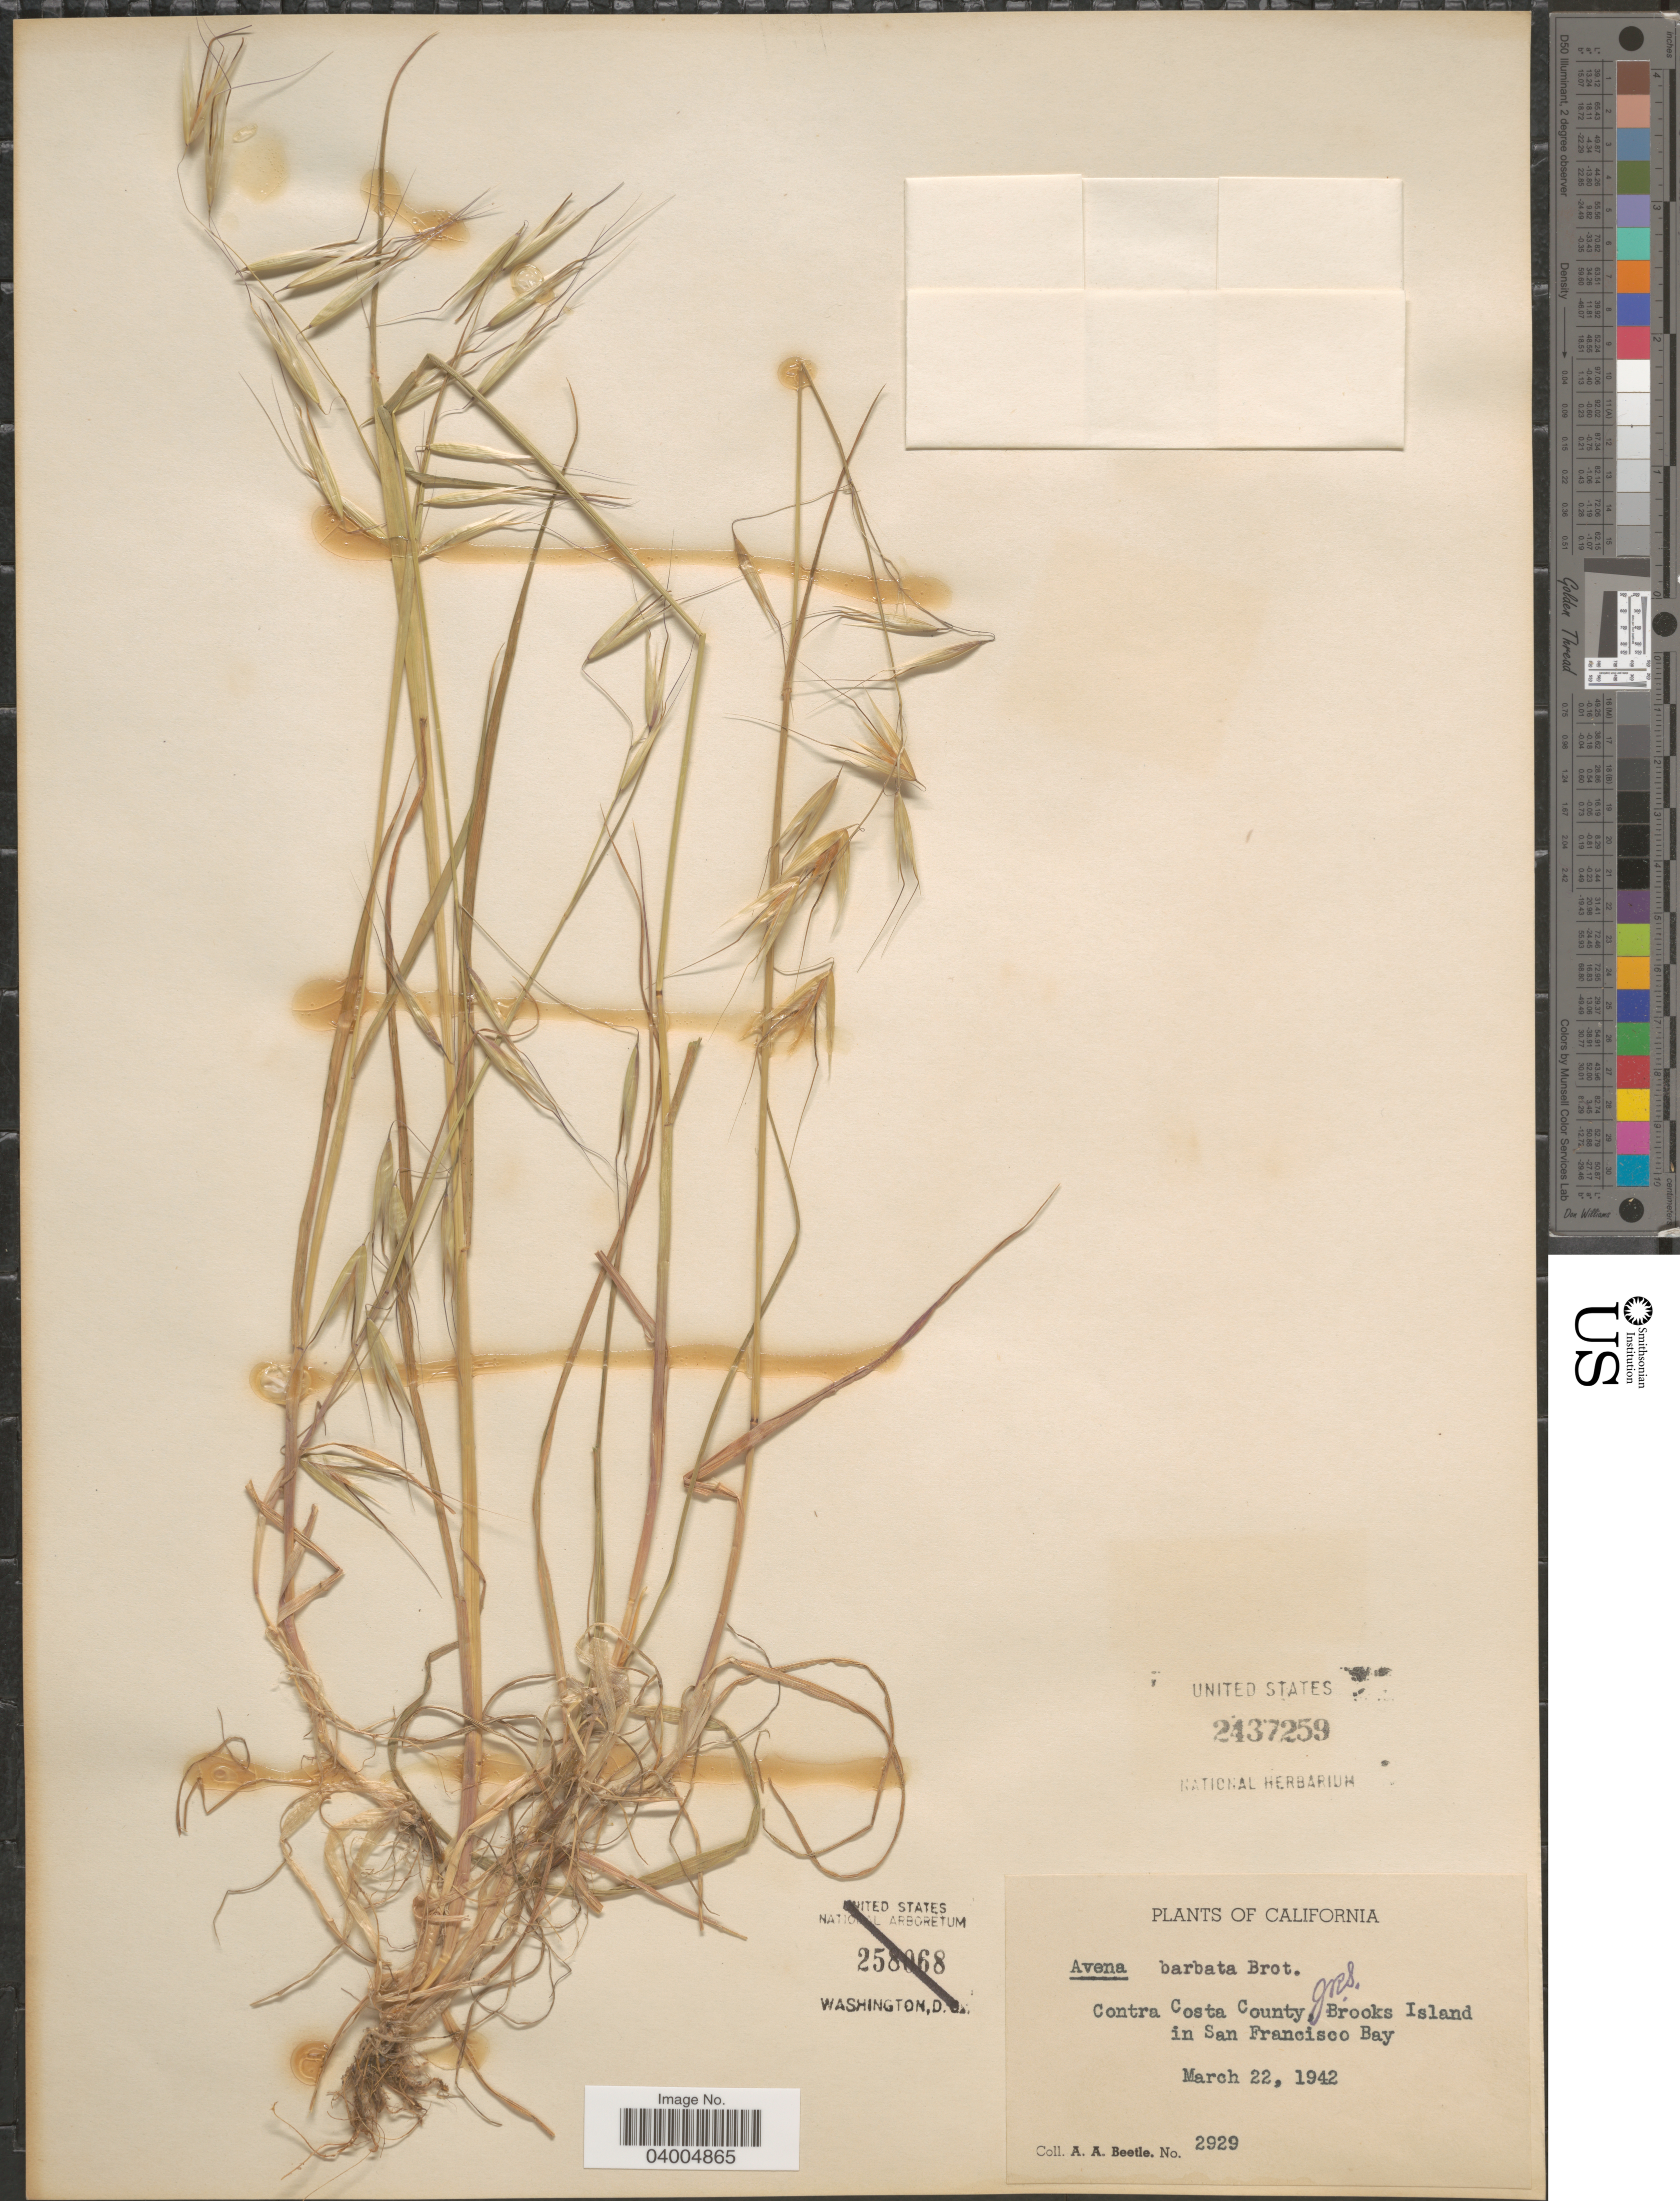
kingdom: Plantae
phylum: Tracheophyta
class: Liliopsida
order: Poales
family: Poaceae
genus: Avena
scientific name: Avena barbata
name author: Pott ex Link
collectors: A. A. Beetle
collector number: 2929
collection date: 1942-03-22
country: United States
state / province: California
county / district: Contra Costa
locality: Contra Costa County, Brooks Island in San Francisco Bay.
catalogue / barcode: US 2437259